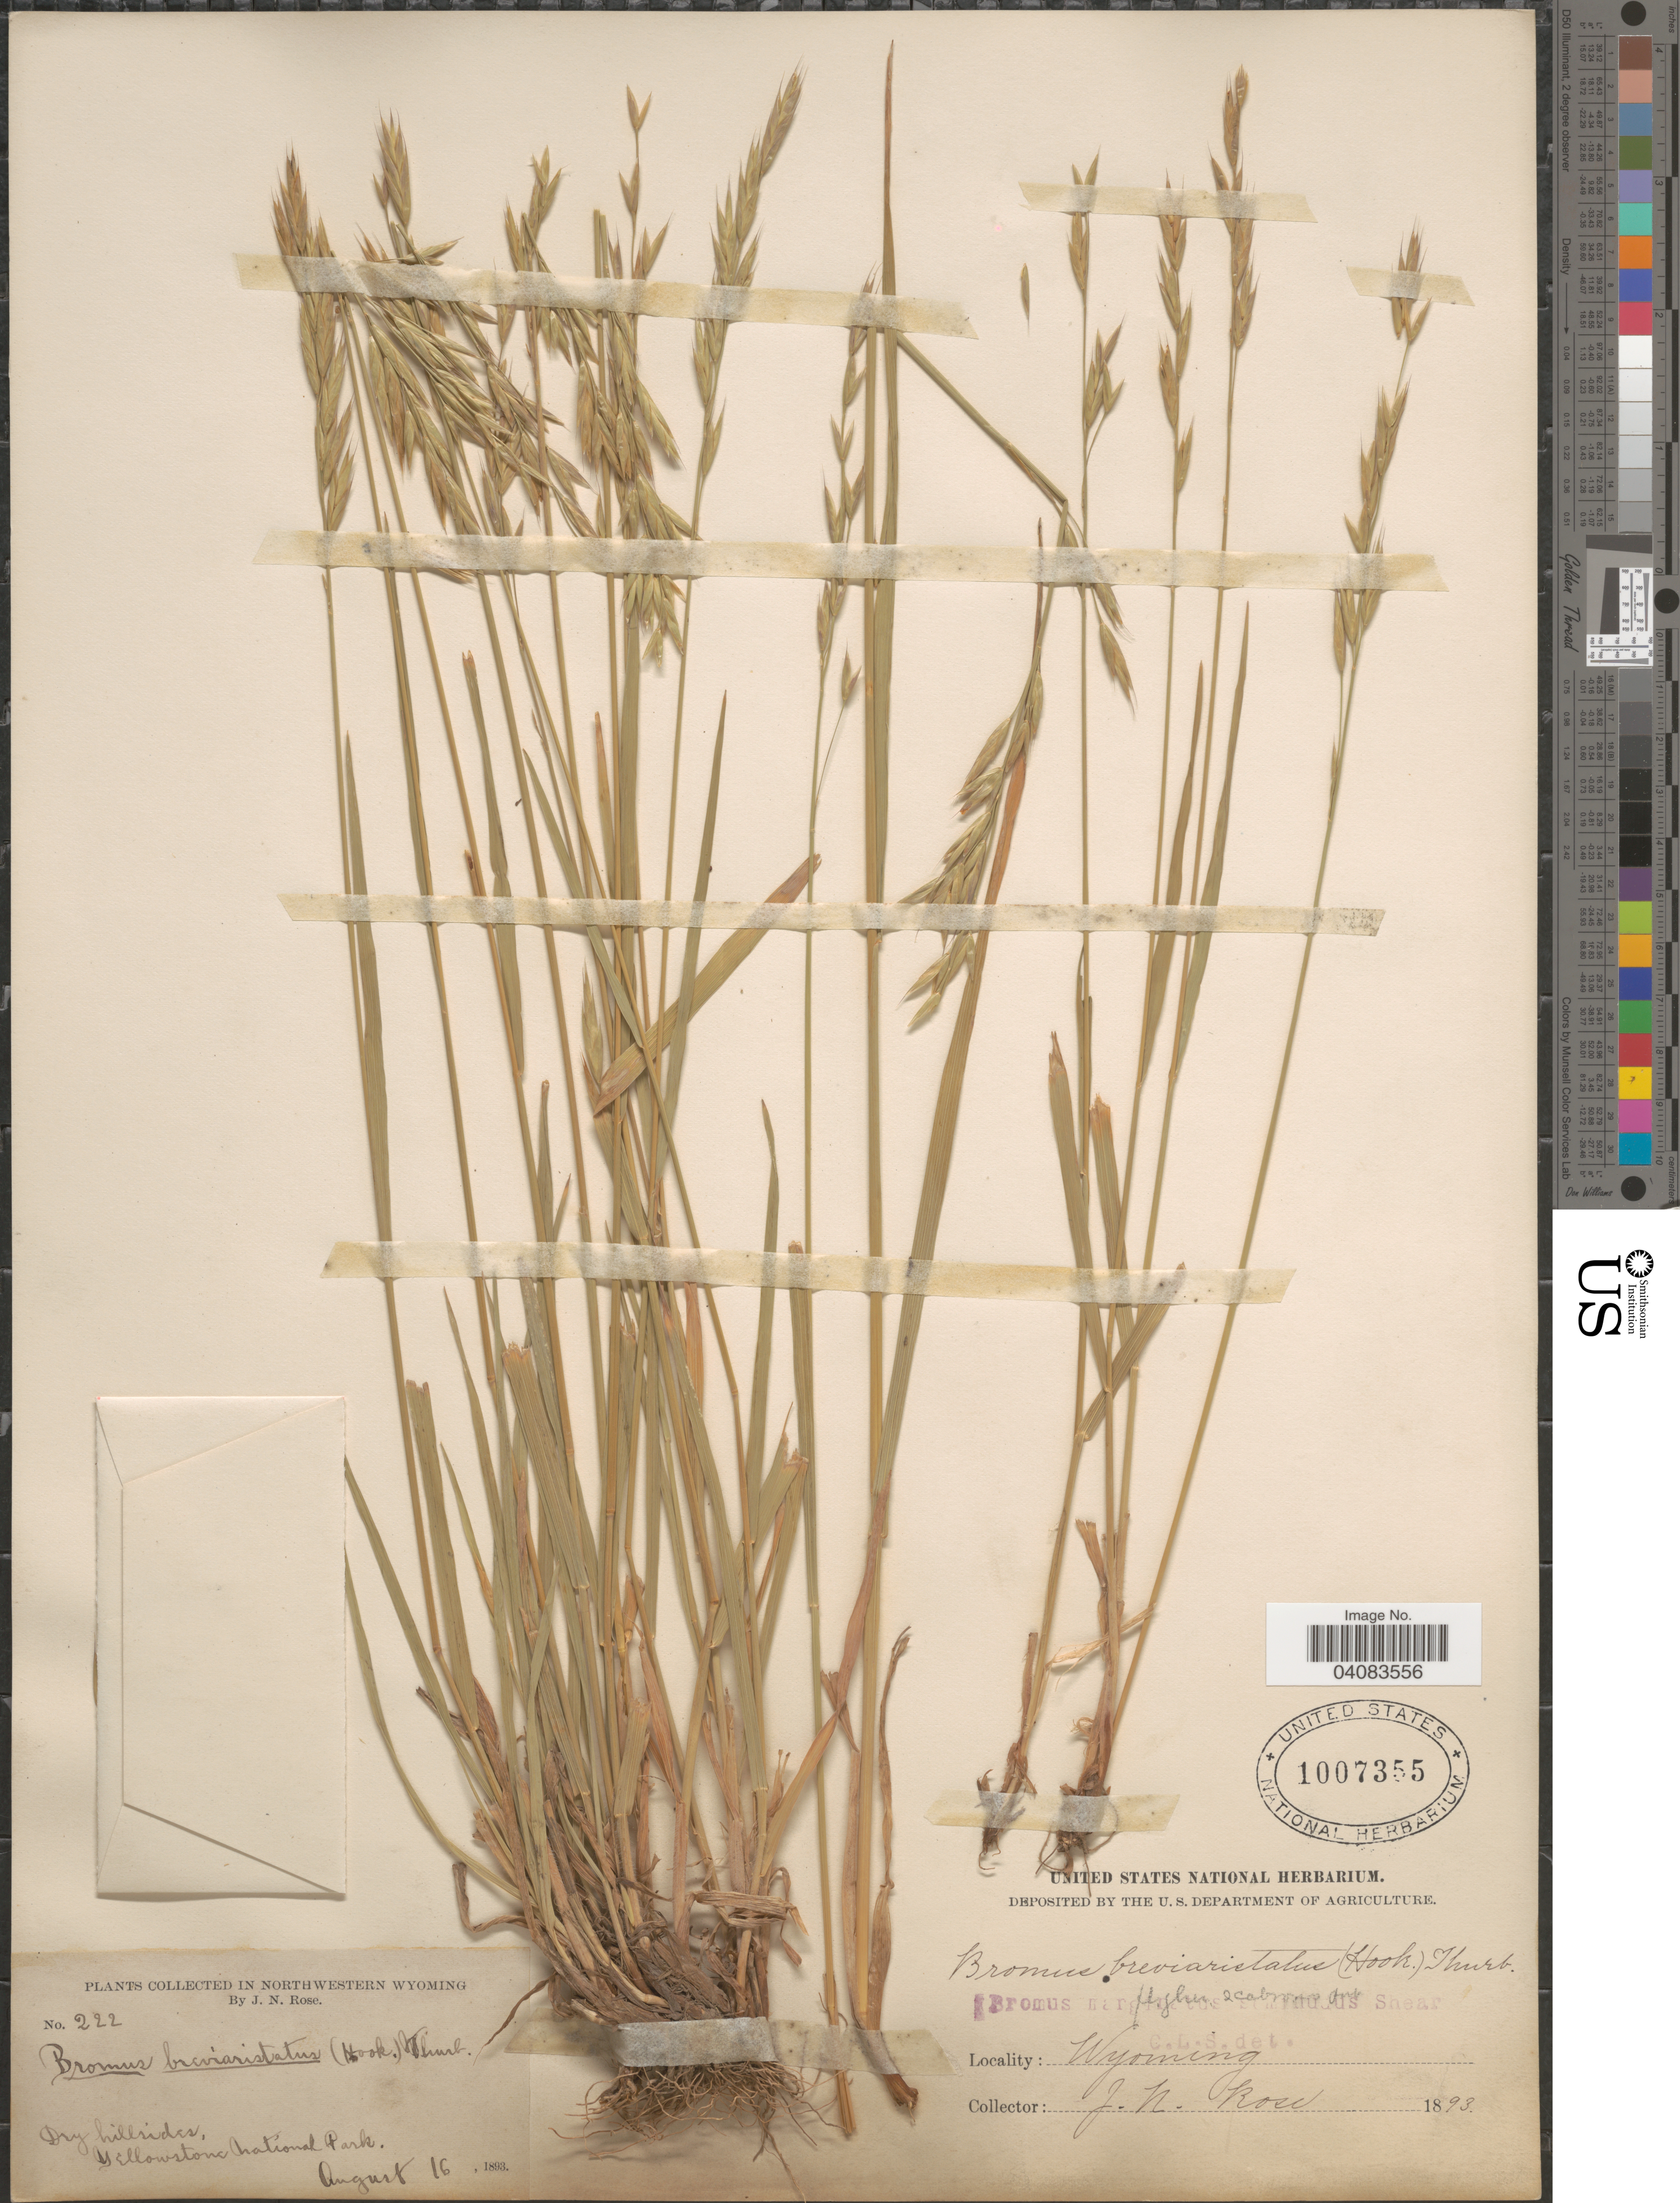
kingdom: Plantae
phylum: Tracheophyta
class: Liliopsida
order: Poales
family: Poaceae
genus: Bromus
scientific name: Bromus marginatus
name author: Nees ex Steud.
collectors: J. N. Rose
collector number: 222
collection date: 1893-08-16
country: United States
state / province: Wyoming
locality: In Northwestern Wyoming. Yellowstone National Park.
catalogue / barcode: US 1007355